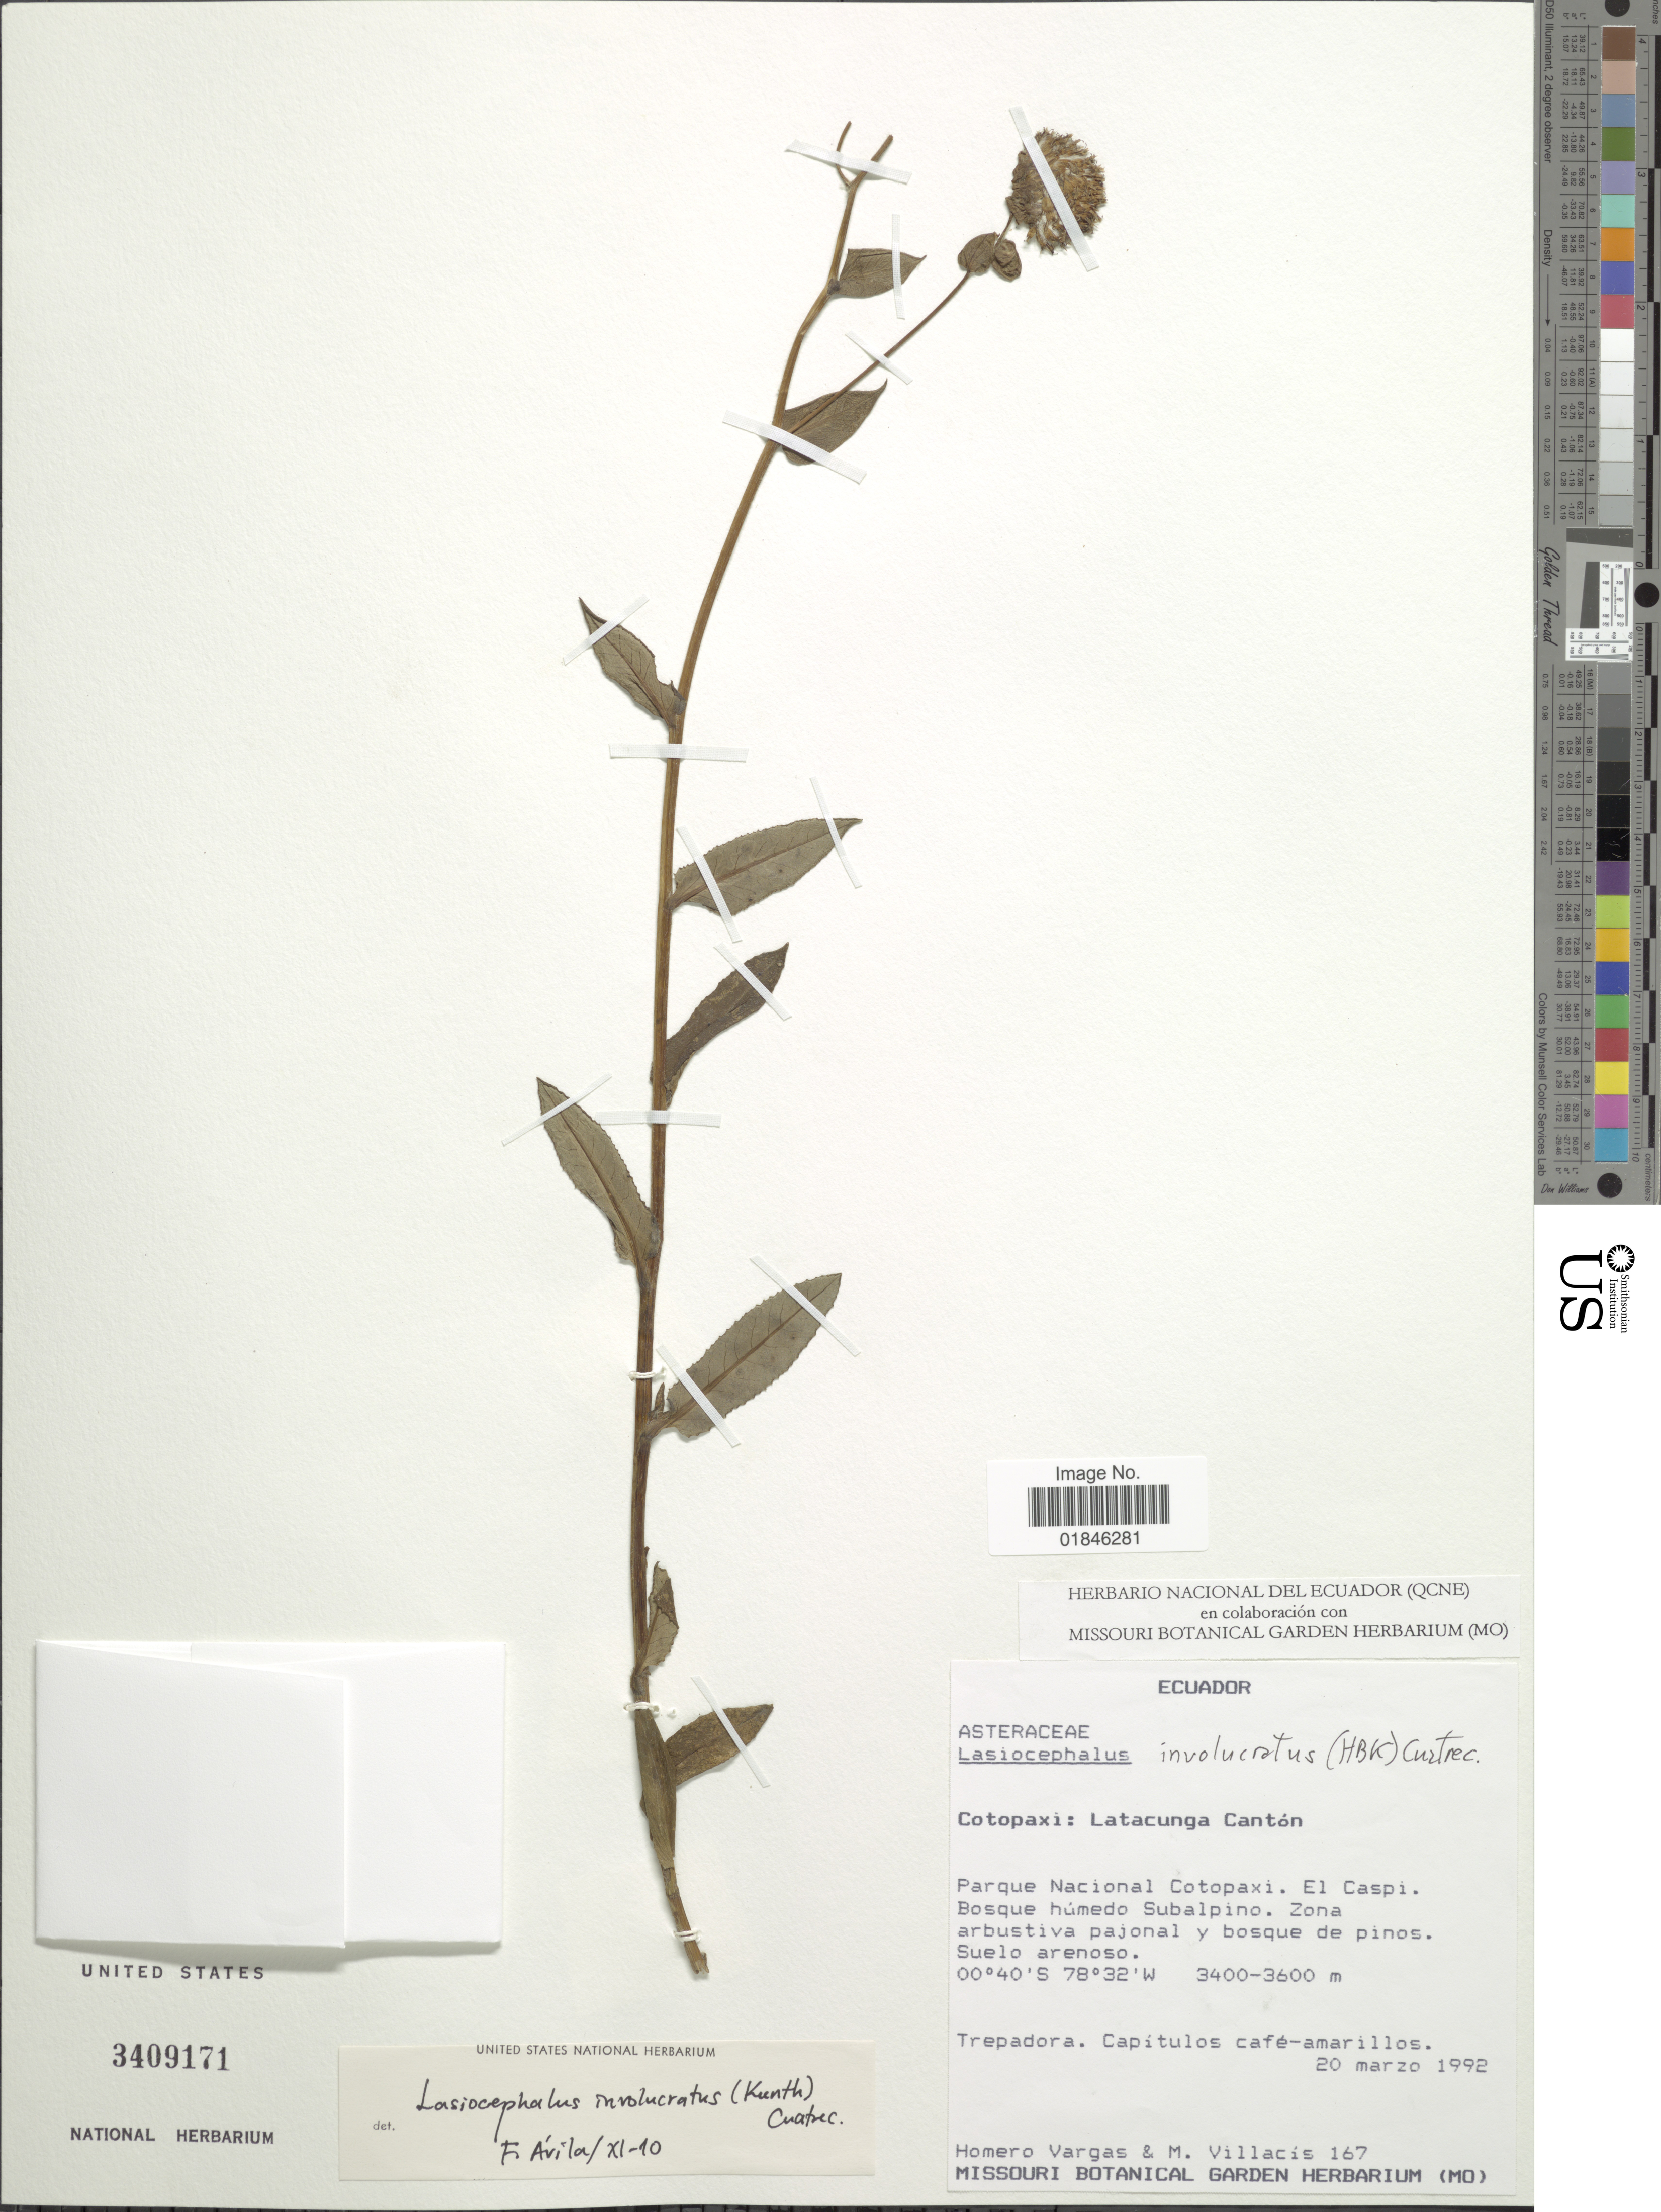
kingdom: Plantae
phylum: Tracheophyta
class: Magnoliopsida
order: Asterales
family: Asteraceae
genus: Senecio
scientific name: Senecio involucratus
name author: (Kunth) DC.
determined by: Salomon, Luciana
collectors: H. Vargas & M. Villacis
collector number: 167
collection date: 1992-03-20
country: Ecuador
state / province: Cotopaxi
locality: Cotopaxi: Latacunga Cantón. Parque Nacional Cotopaxi. El Caspi. Bosque húmedo Subalpino. Zona arbustiva pajonal y bosque de pinos. Suelo arenoso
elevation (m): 3400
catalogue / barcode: US 3409171